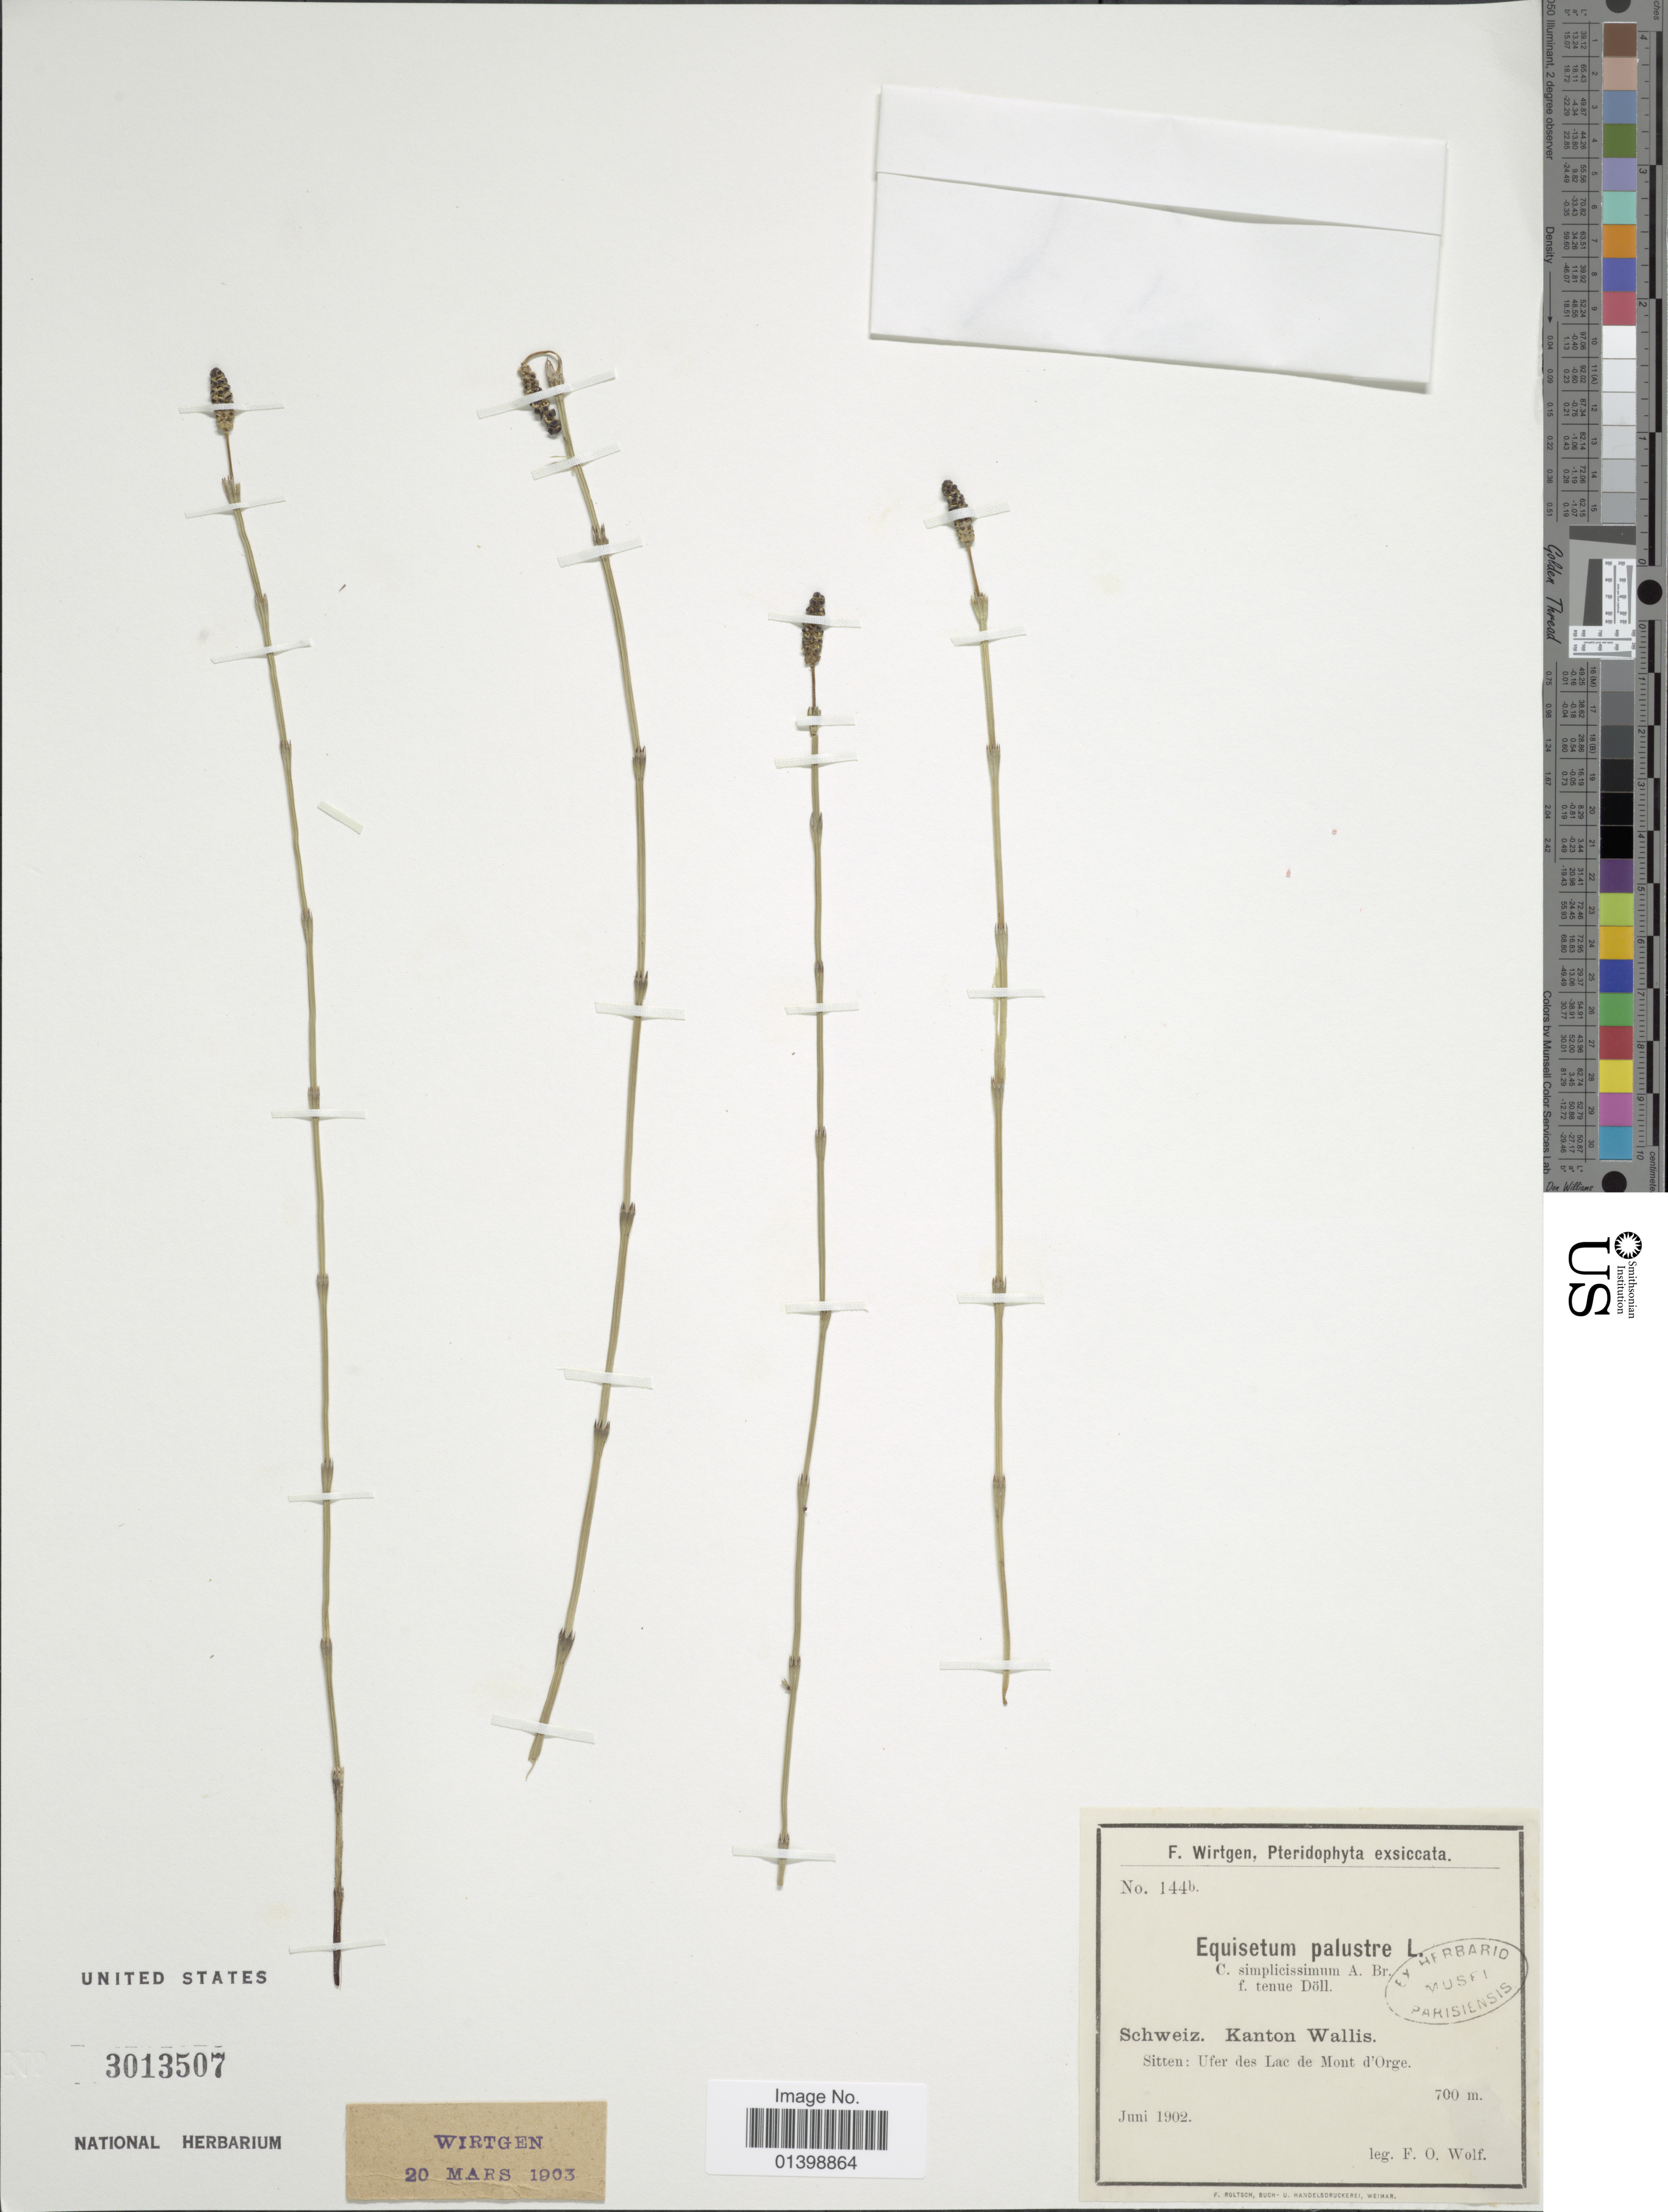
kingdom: Plantae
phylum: Tracheophyta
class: Polypodiopsida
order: Equisetales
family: Equisetaceae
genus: Equisetum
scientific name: Equisetum palustre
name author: L.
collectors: F. Wolf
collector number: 144b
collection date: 1902-06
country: Switzerland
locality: Schweiz, kanton Wallis, Sitten: Ufer des Lac de Mont d'Ogre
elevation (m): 700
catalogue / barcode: US 3013507